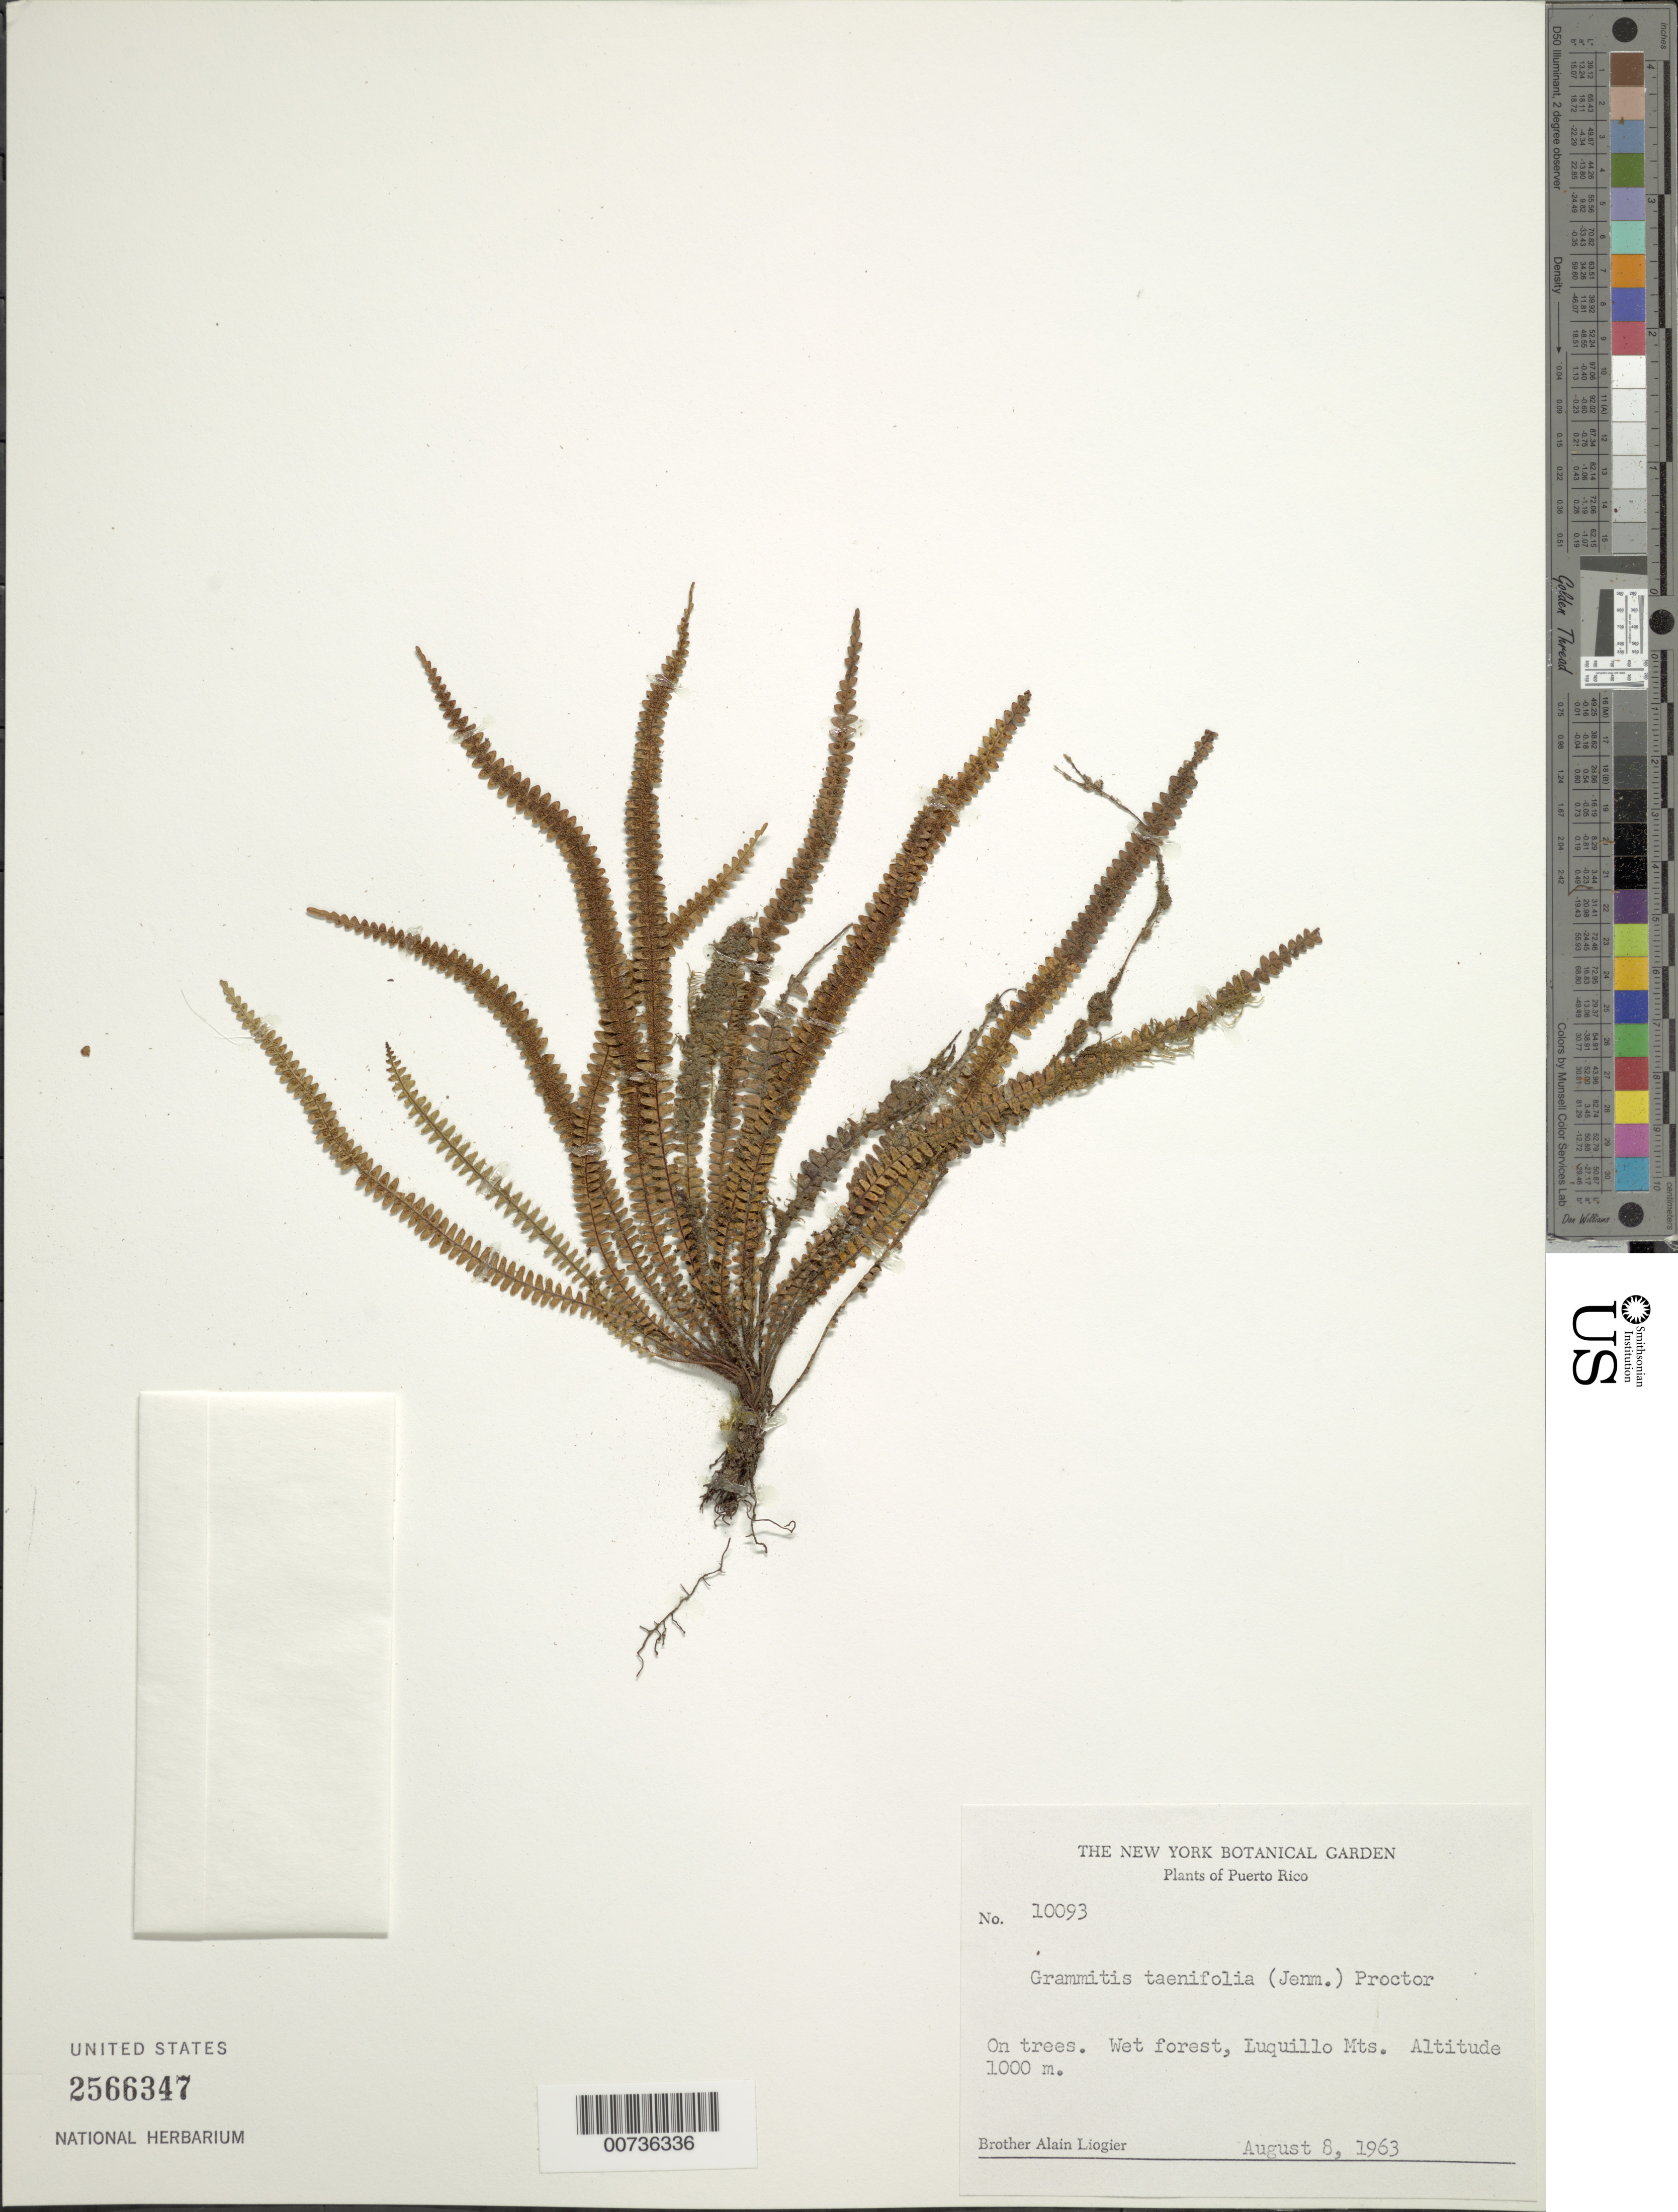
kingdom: Plantae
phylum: Tracheophyta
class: Polypodiopsida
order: Polypodiales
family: Polypodiaceae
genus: Moranopteris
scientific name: Moranopteris taenifolia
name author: (Jenman) R. Y. Hirai & J. Prado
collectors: A. H. Liogier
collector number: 10093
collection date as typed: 08 Aug 1963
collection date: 1963-08-08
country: Puerto Rico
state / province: Luquillo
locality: Wet Forest, Luquillo Mountains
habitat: On trees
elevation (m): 1000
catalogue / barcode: US 2566347